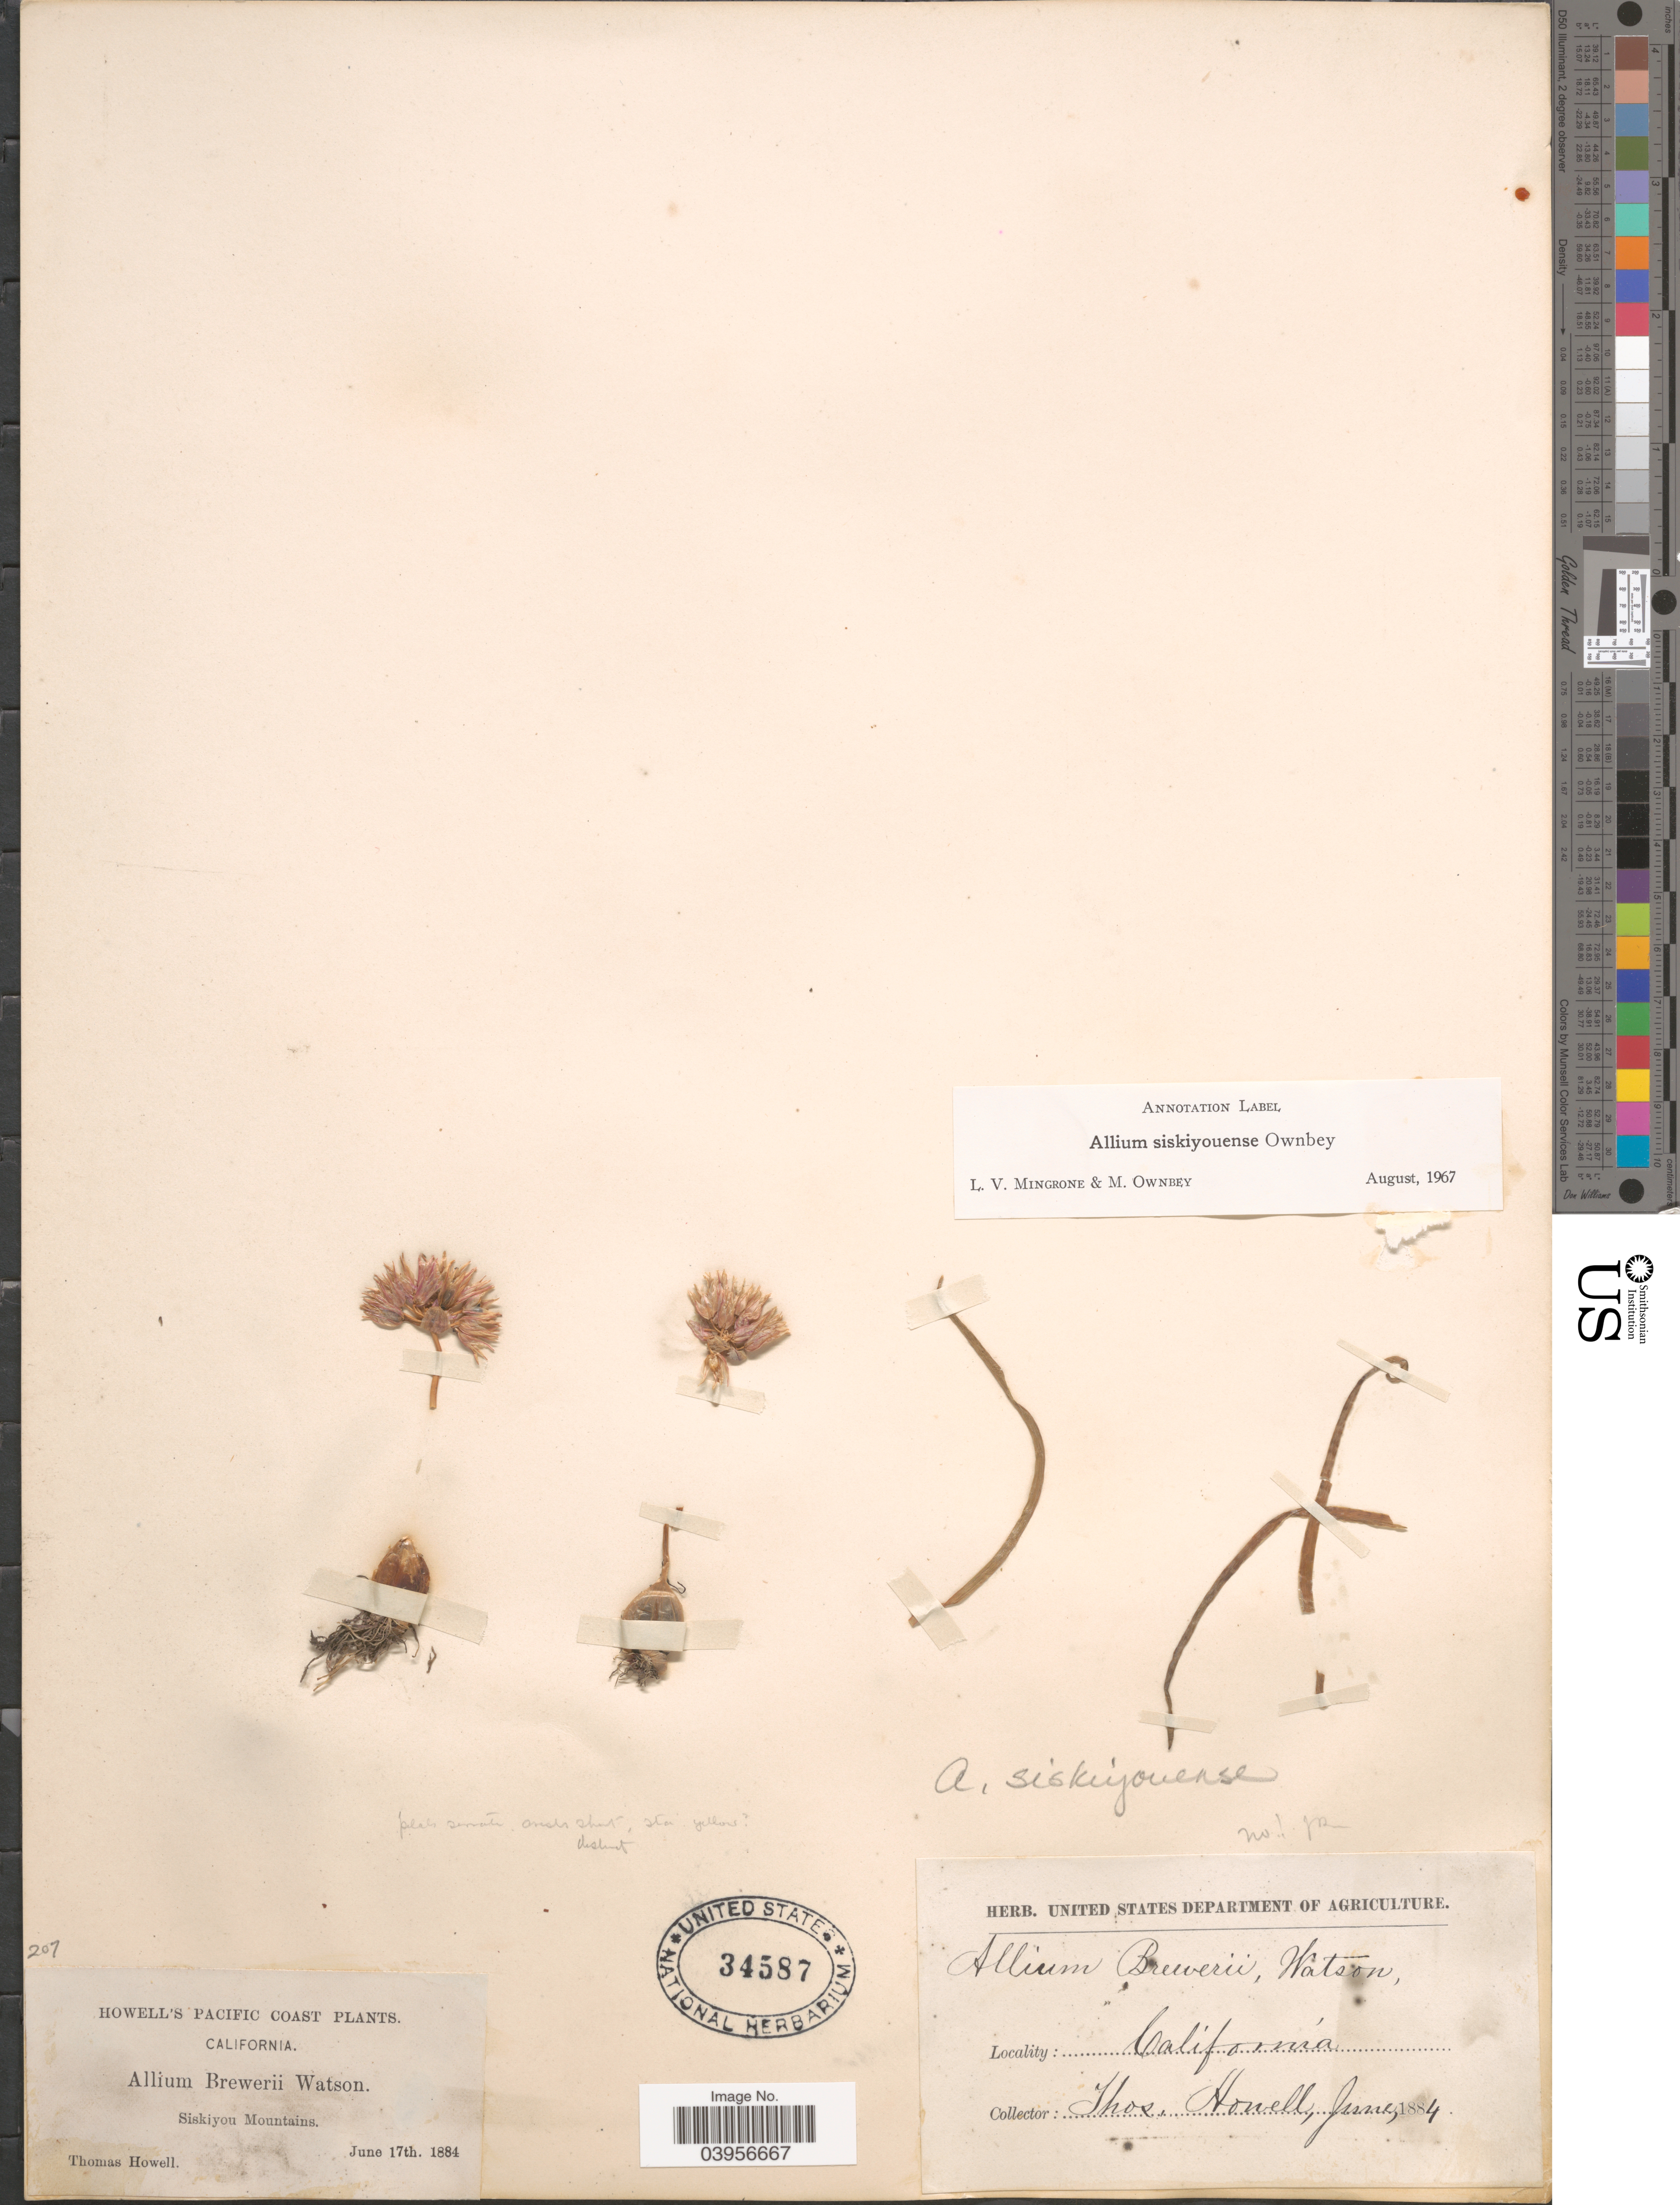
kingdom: Plantae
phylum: Tracheophyta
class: Liliopsida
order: Asparagales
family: Amaryllidaceae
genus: Allium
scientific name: Allium siskiyouense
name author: Ownbey ex Traub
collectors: T. Howell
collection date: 1884-06-17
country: United States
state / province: California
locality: Pacific Coast. Siskiyou Mountains.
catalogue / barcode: US 34587